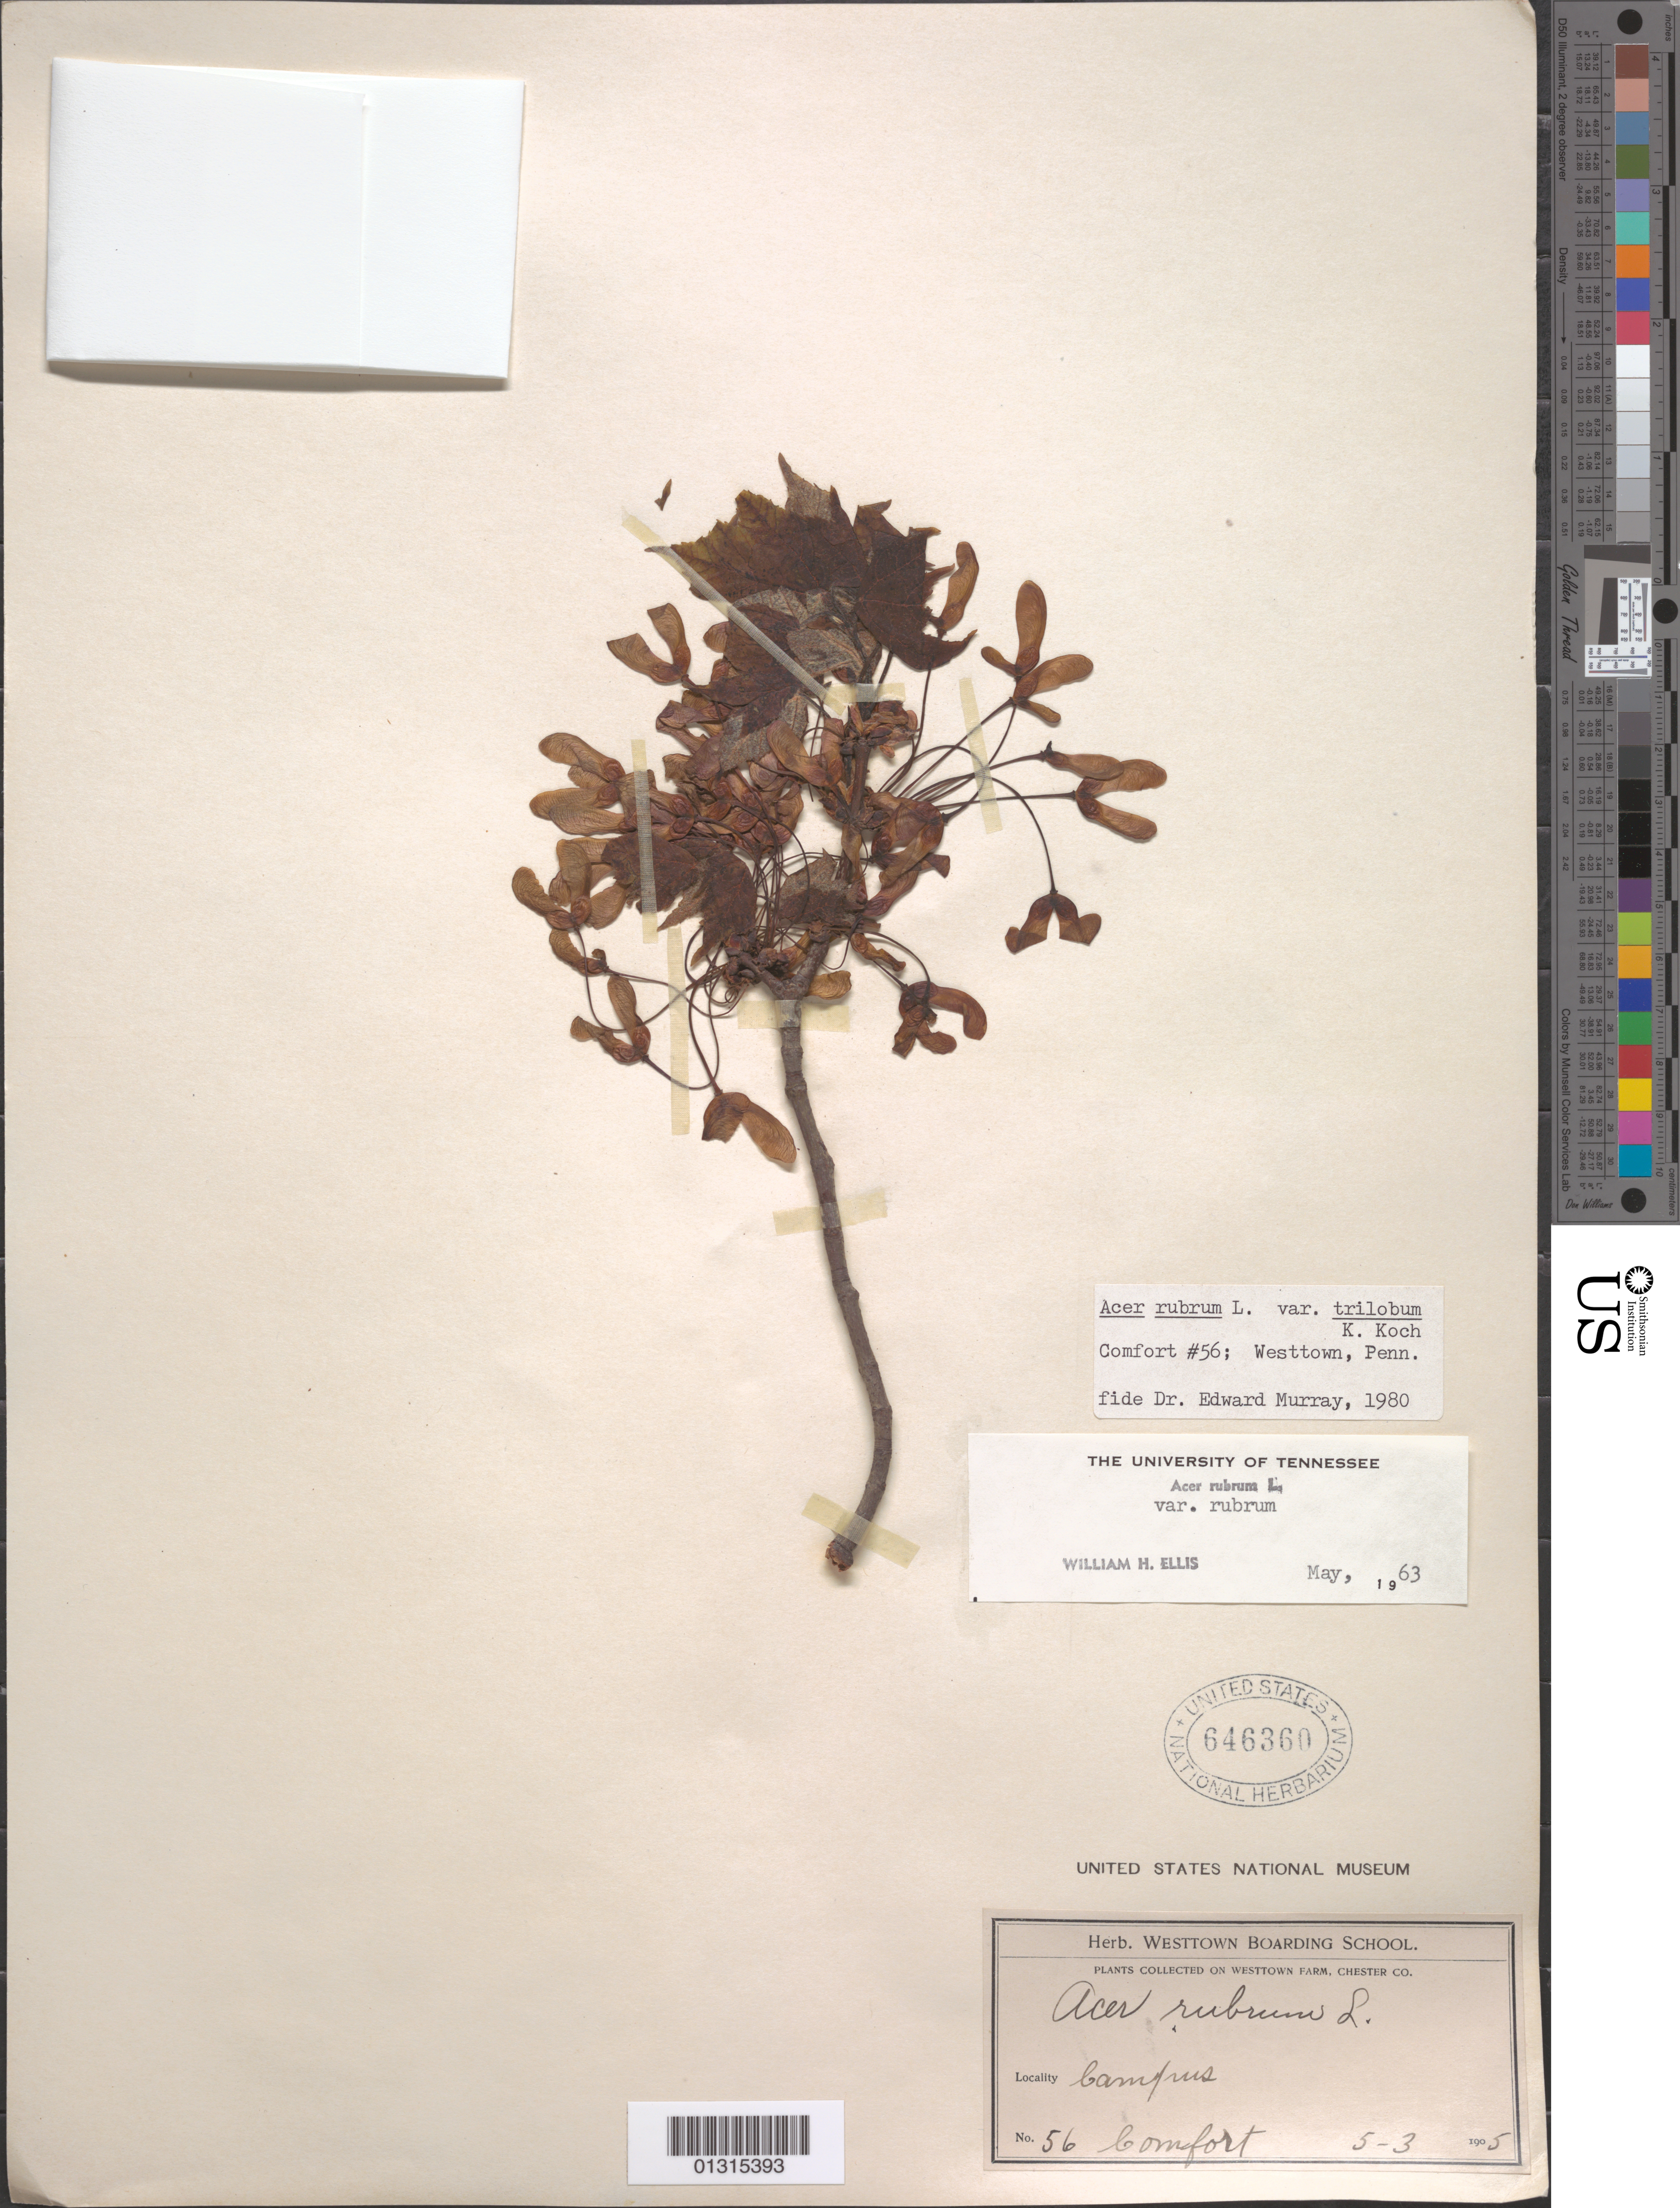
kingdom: Plantae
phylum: Tracheophyta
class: Magnoliopsida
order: Sapindales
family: Sapindaceae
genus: Acer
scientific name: Acer rubrum var. trilobum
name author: K. Koch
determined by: Murray, Edward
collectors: -. Comfort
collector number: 56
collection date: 1905-05-03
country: United States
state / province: Pennsylvania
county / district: Chester County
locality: Chester County, Westtown Farm, campus of Westtown Boarding School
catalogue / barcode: US 646360